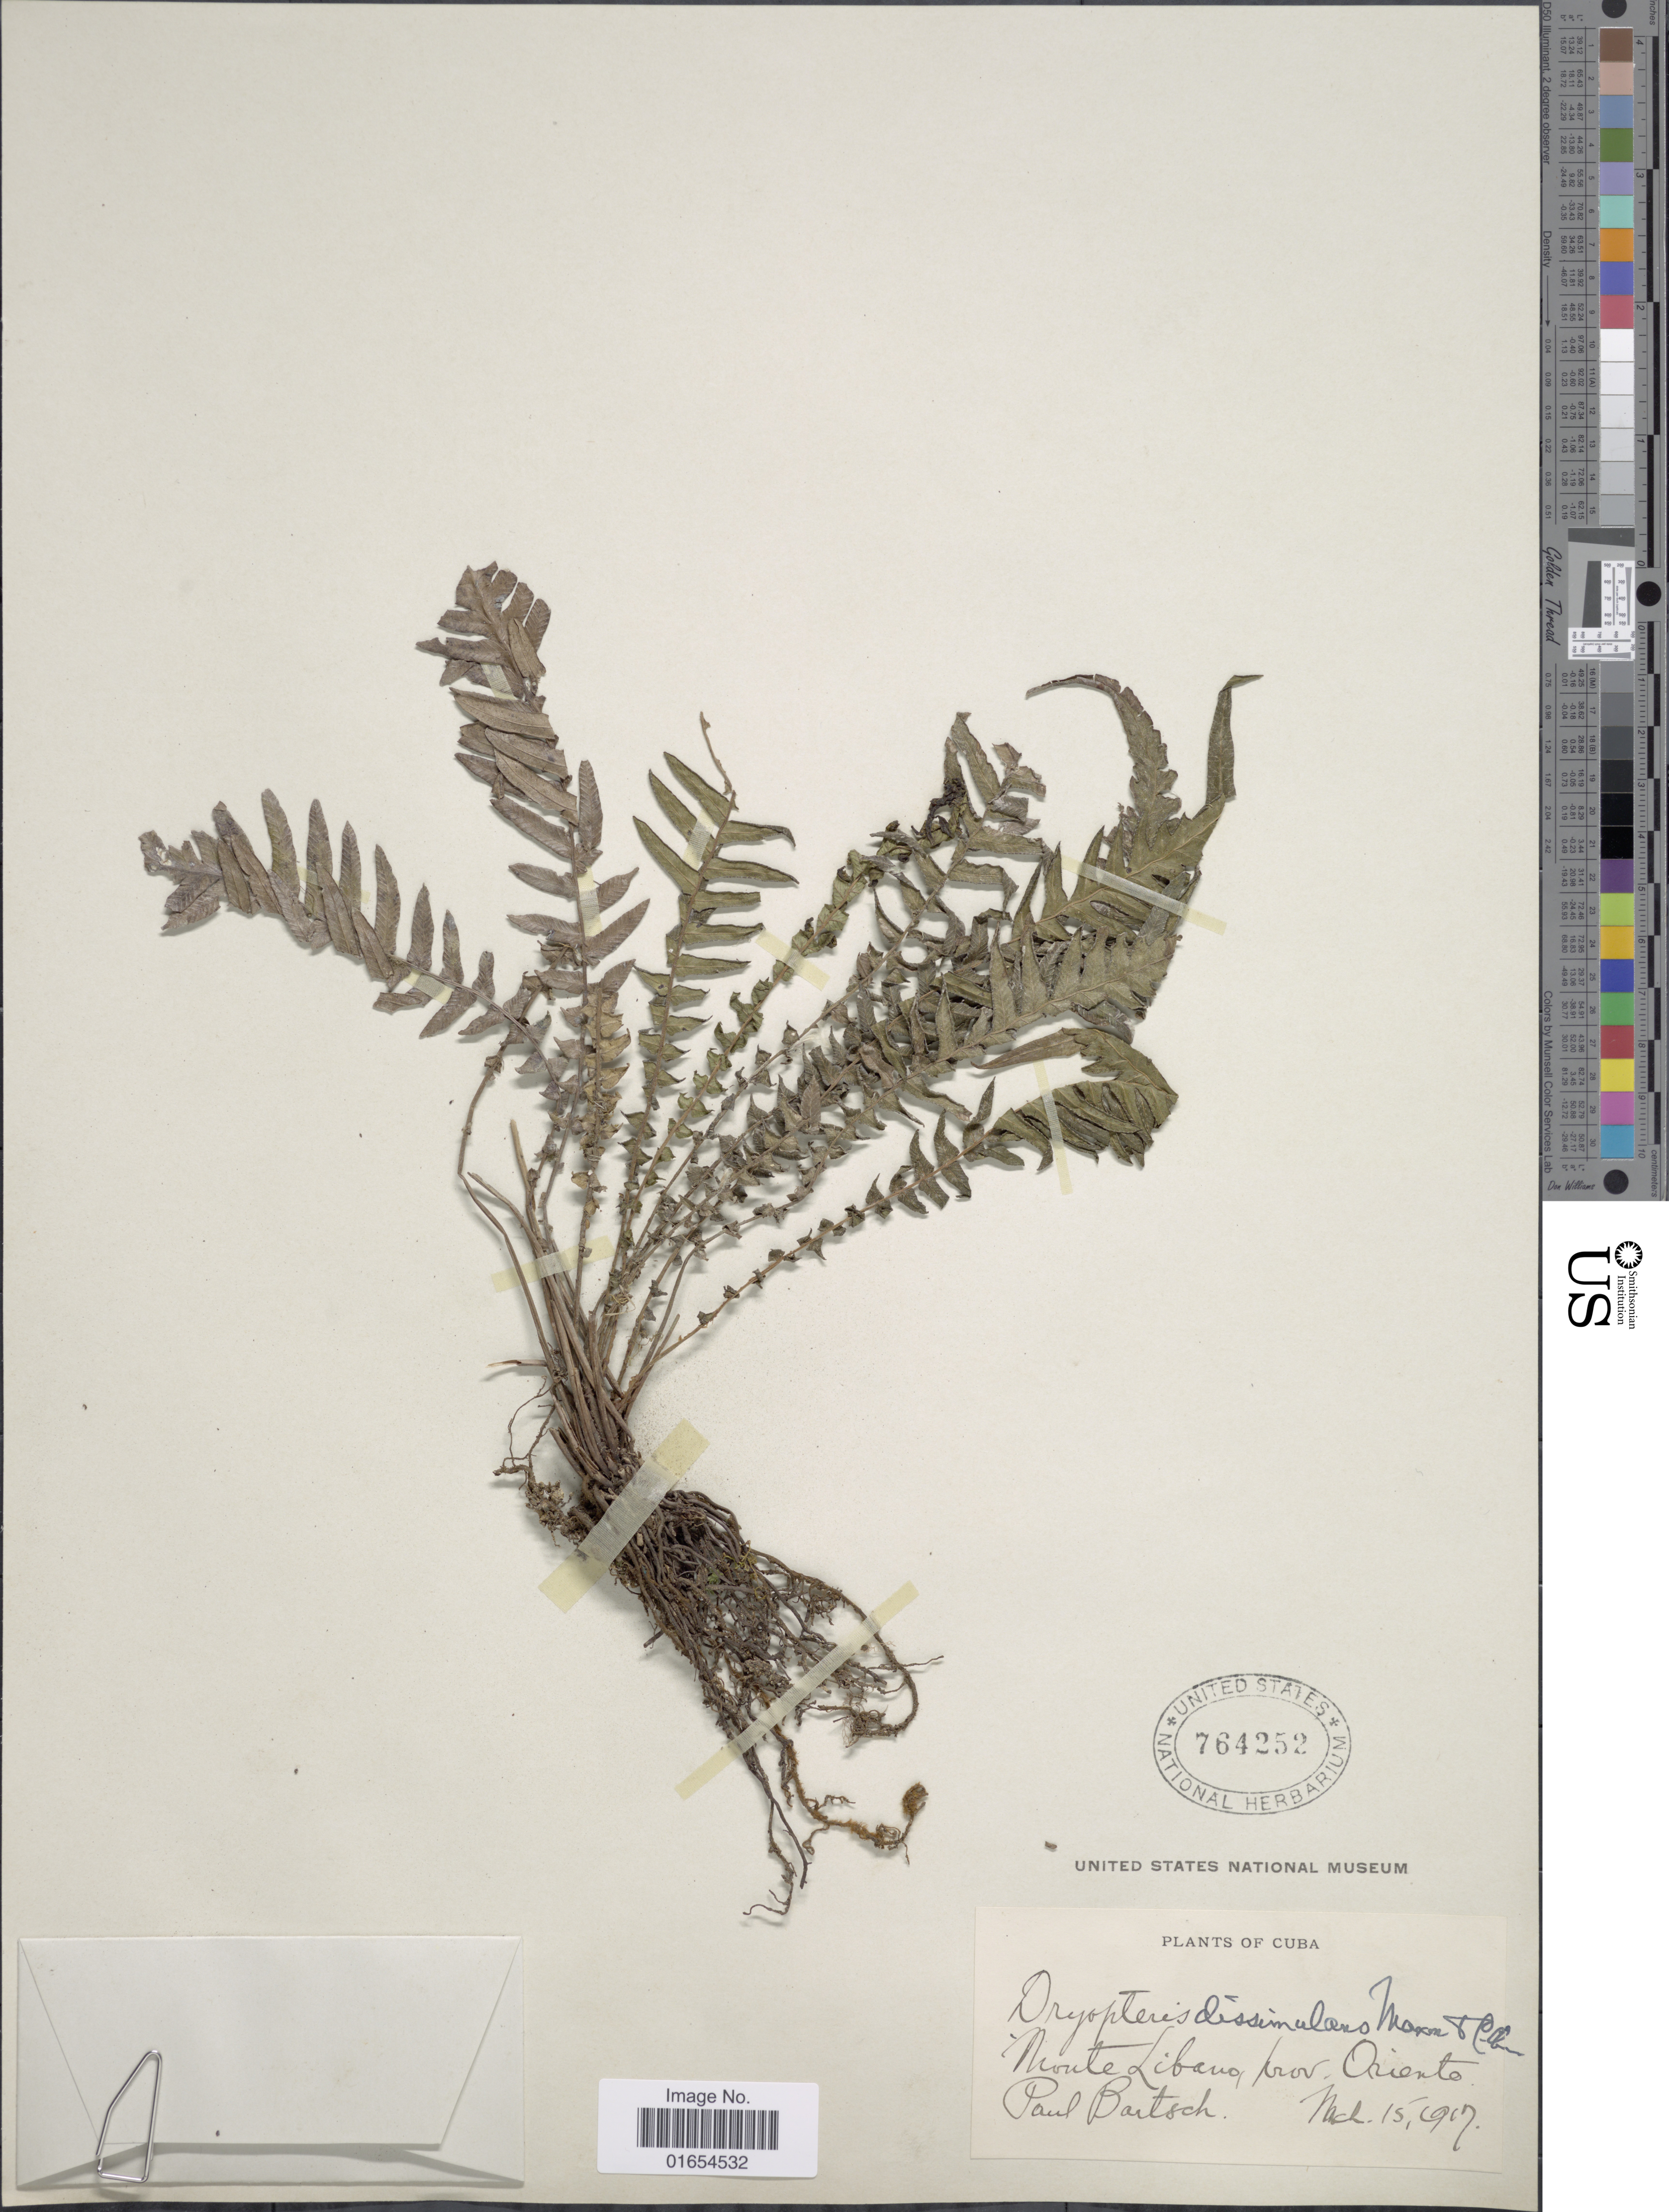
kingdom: Plantae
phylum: Tracheophyta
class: Polypodiopsida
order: Polypodiales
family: Thelypteridaceae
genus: Goniopteris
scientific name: Goniopteris dissimulans (Maxon & C. Chr.) comb. nov., ined 2015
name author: (Maxon & C. Chr.)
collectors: P. Bartsch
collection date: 1917-03-15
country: Cuba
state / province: Oriente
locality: Monte Libano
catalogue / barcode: US 764252